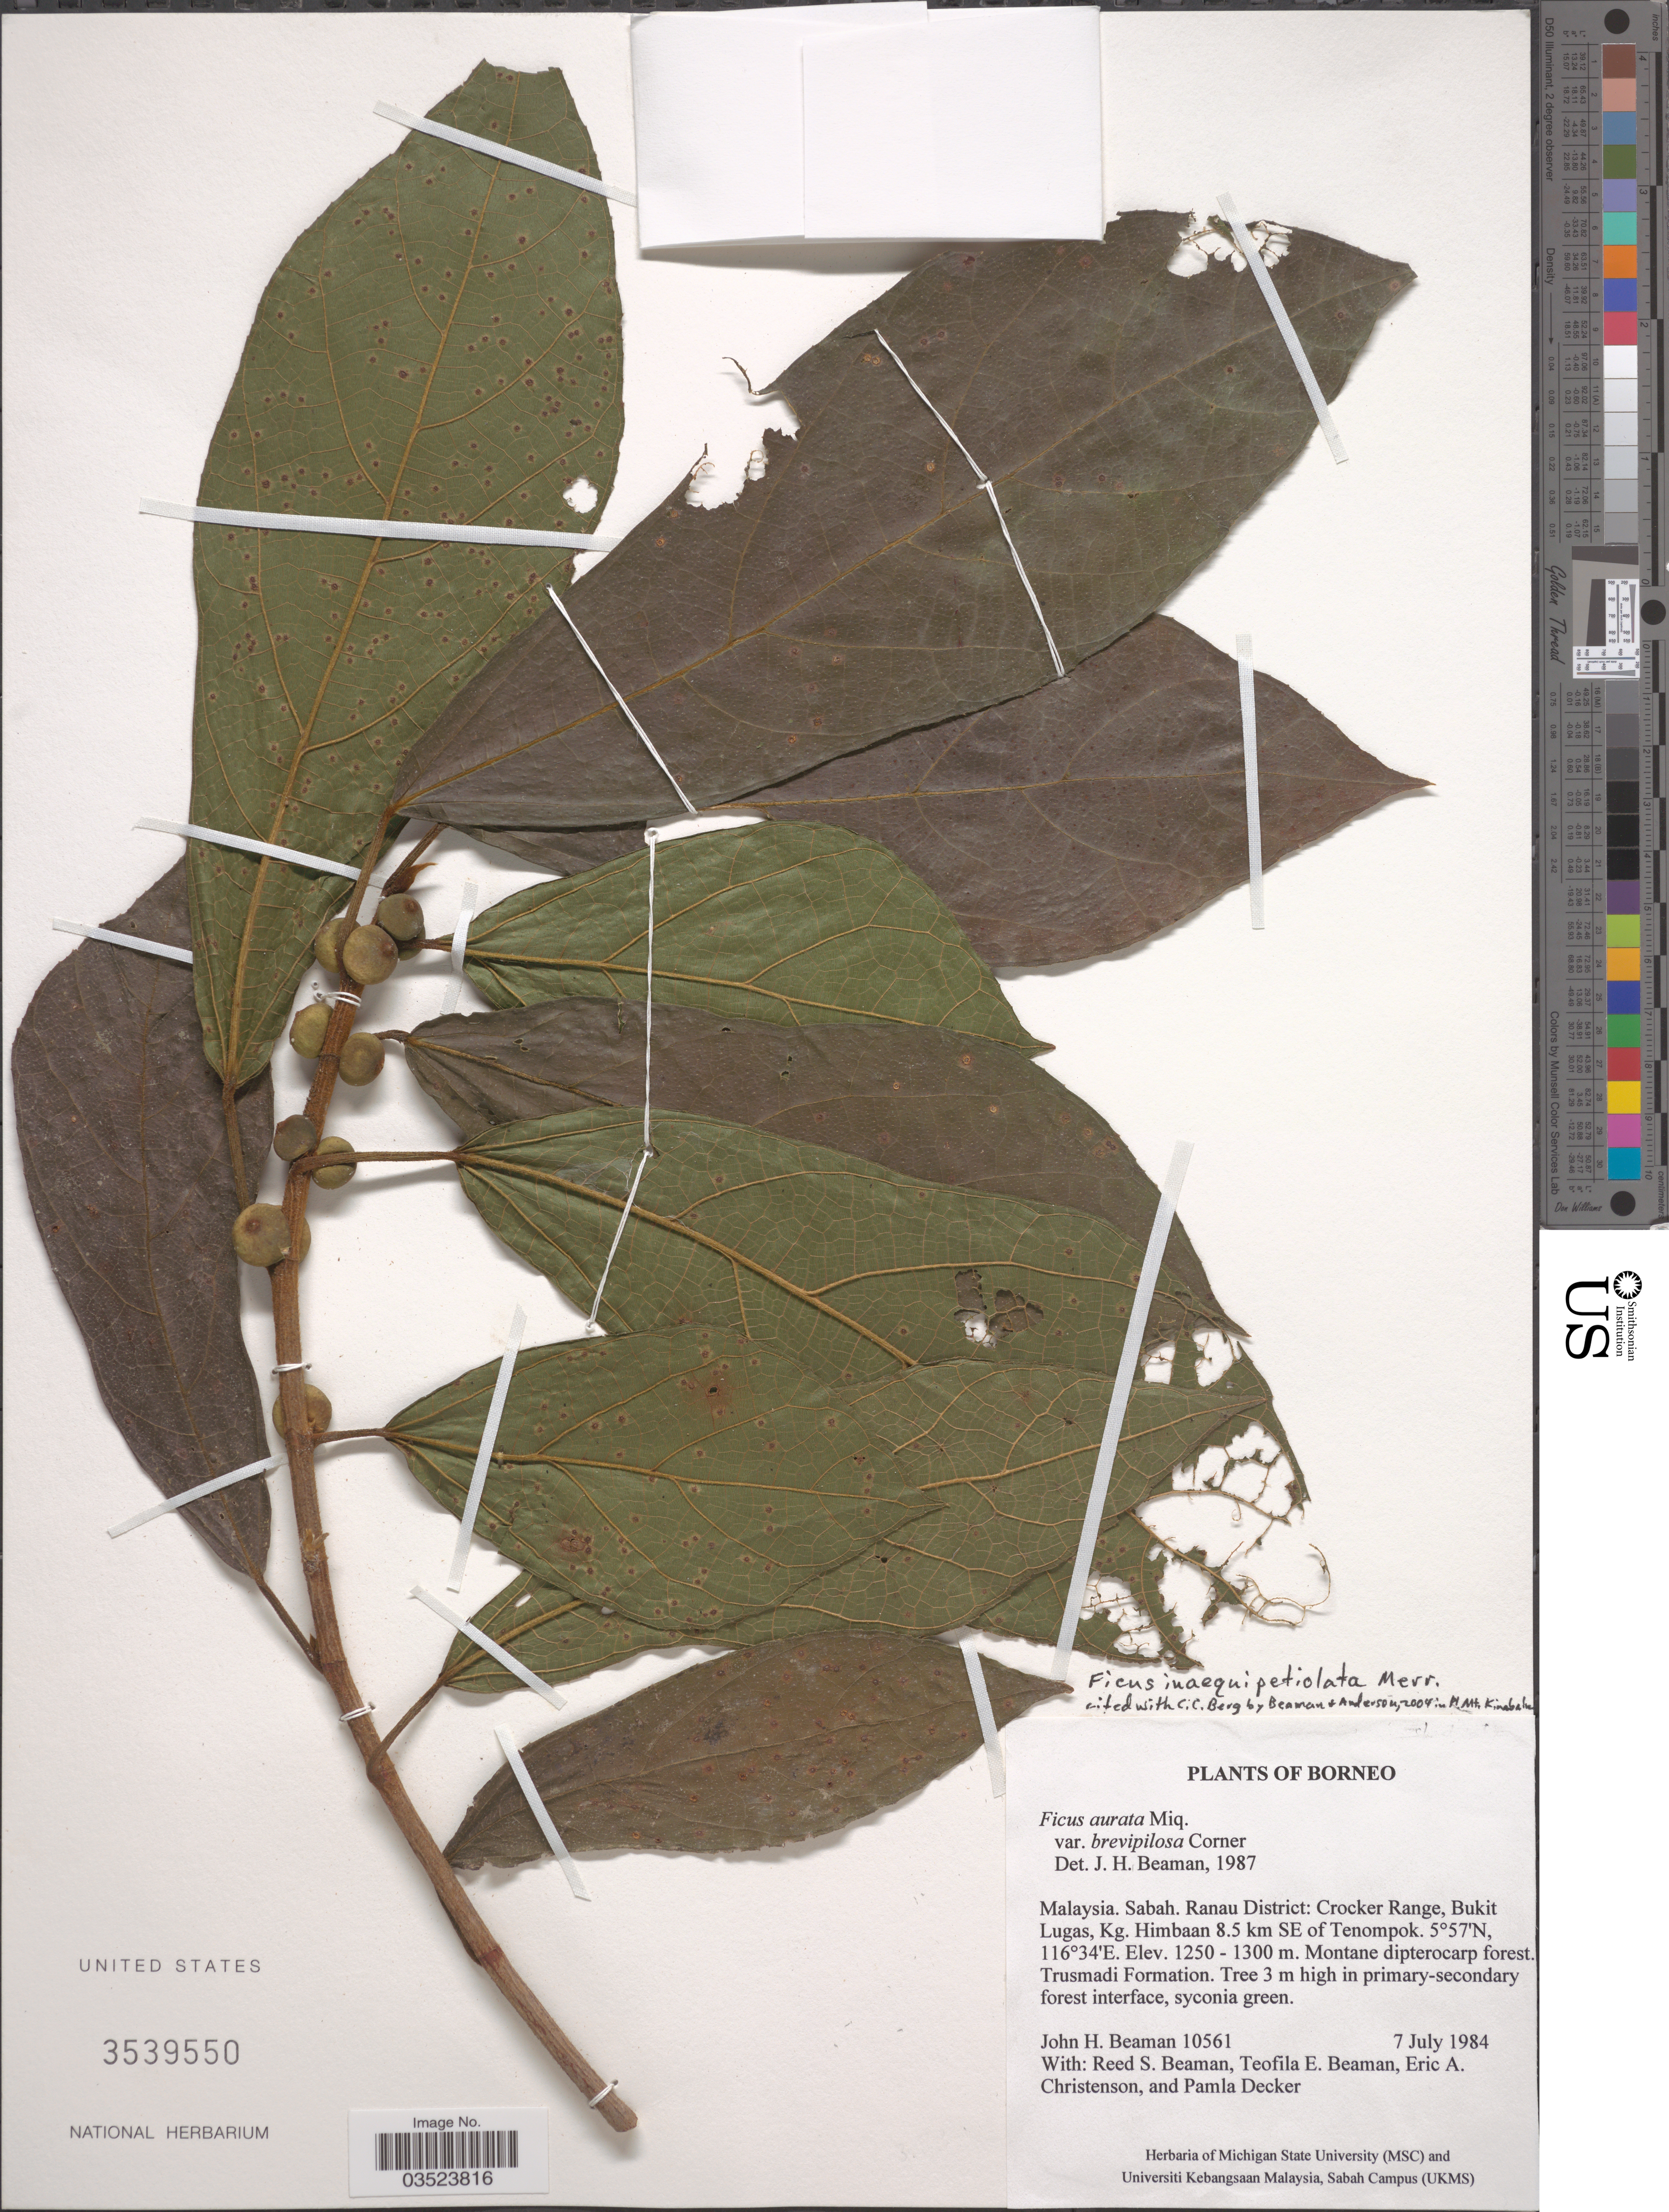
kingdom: Plantae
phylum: Tracheophyta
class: Magnoliopsida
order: Rosales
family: Moraceae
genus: Ficus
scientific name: Ficus inaequipetiolata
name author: Merr.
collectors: J. H. Beaman, R. S. Beaman, T. E. Beaman, E. A. Christenson & P. Decker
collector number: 10561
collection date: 1984-07-07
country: Malaysia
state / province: Sabah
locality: Borneo. Ranau District: Crocker Range, Bukit Lugas, Kg. Himbaan 8.5 km SE of Tenompok.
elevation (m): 1250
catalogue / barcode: US 3539550